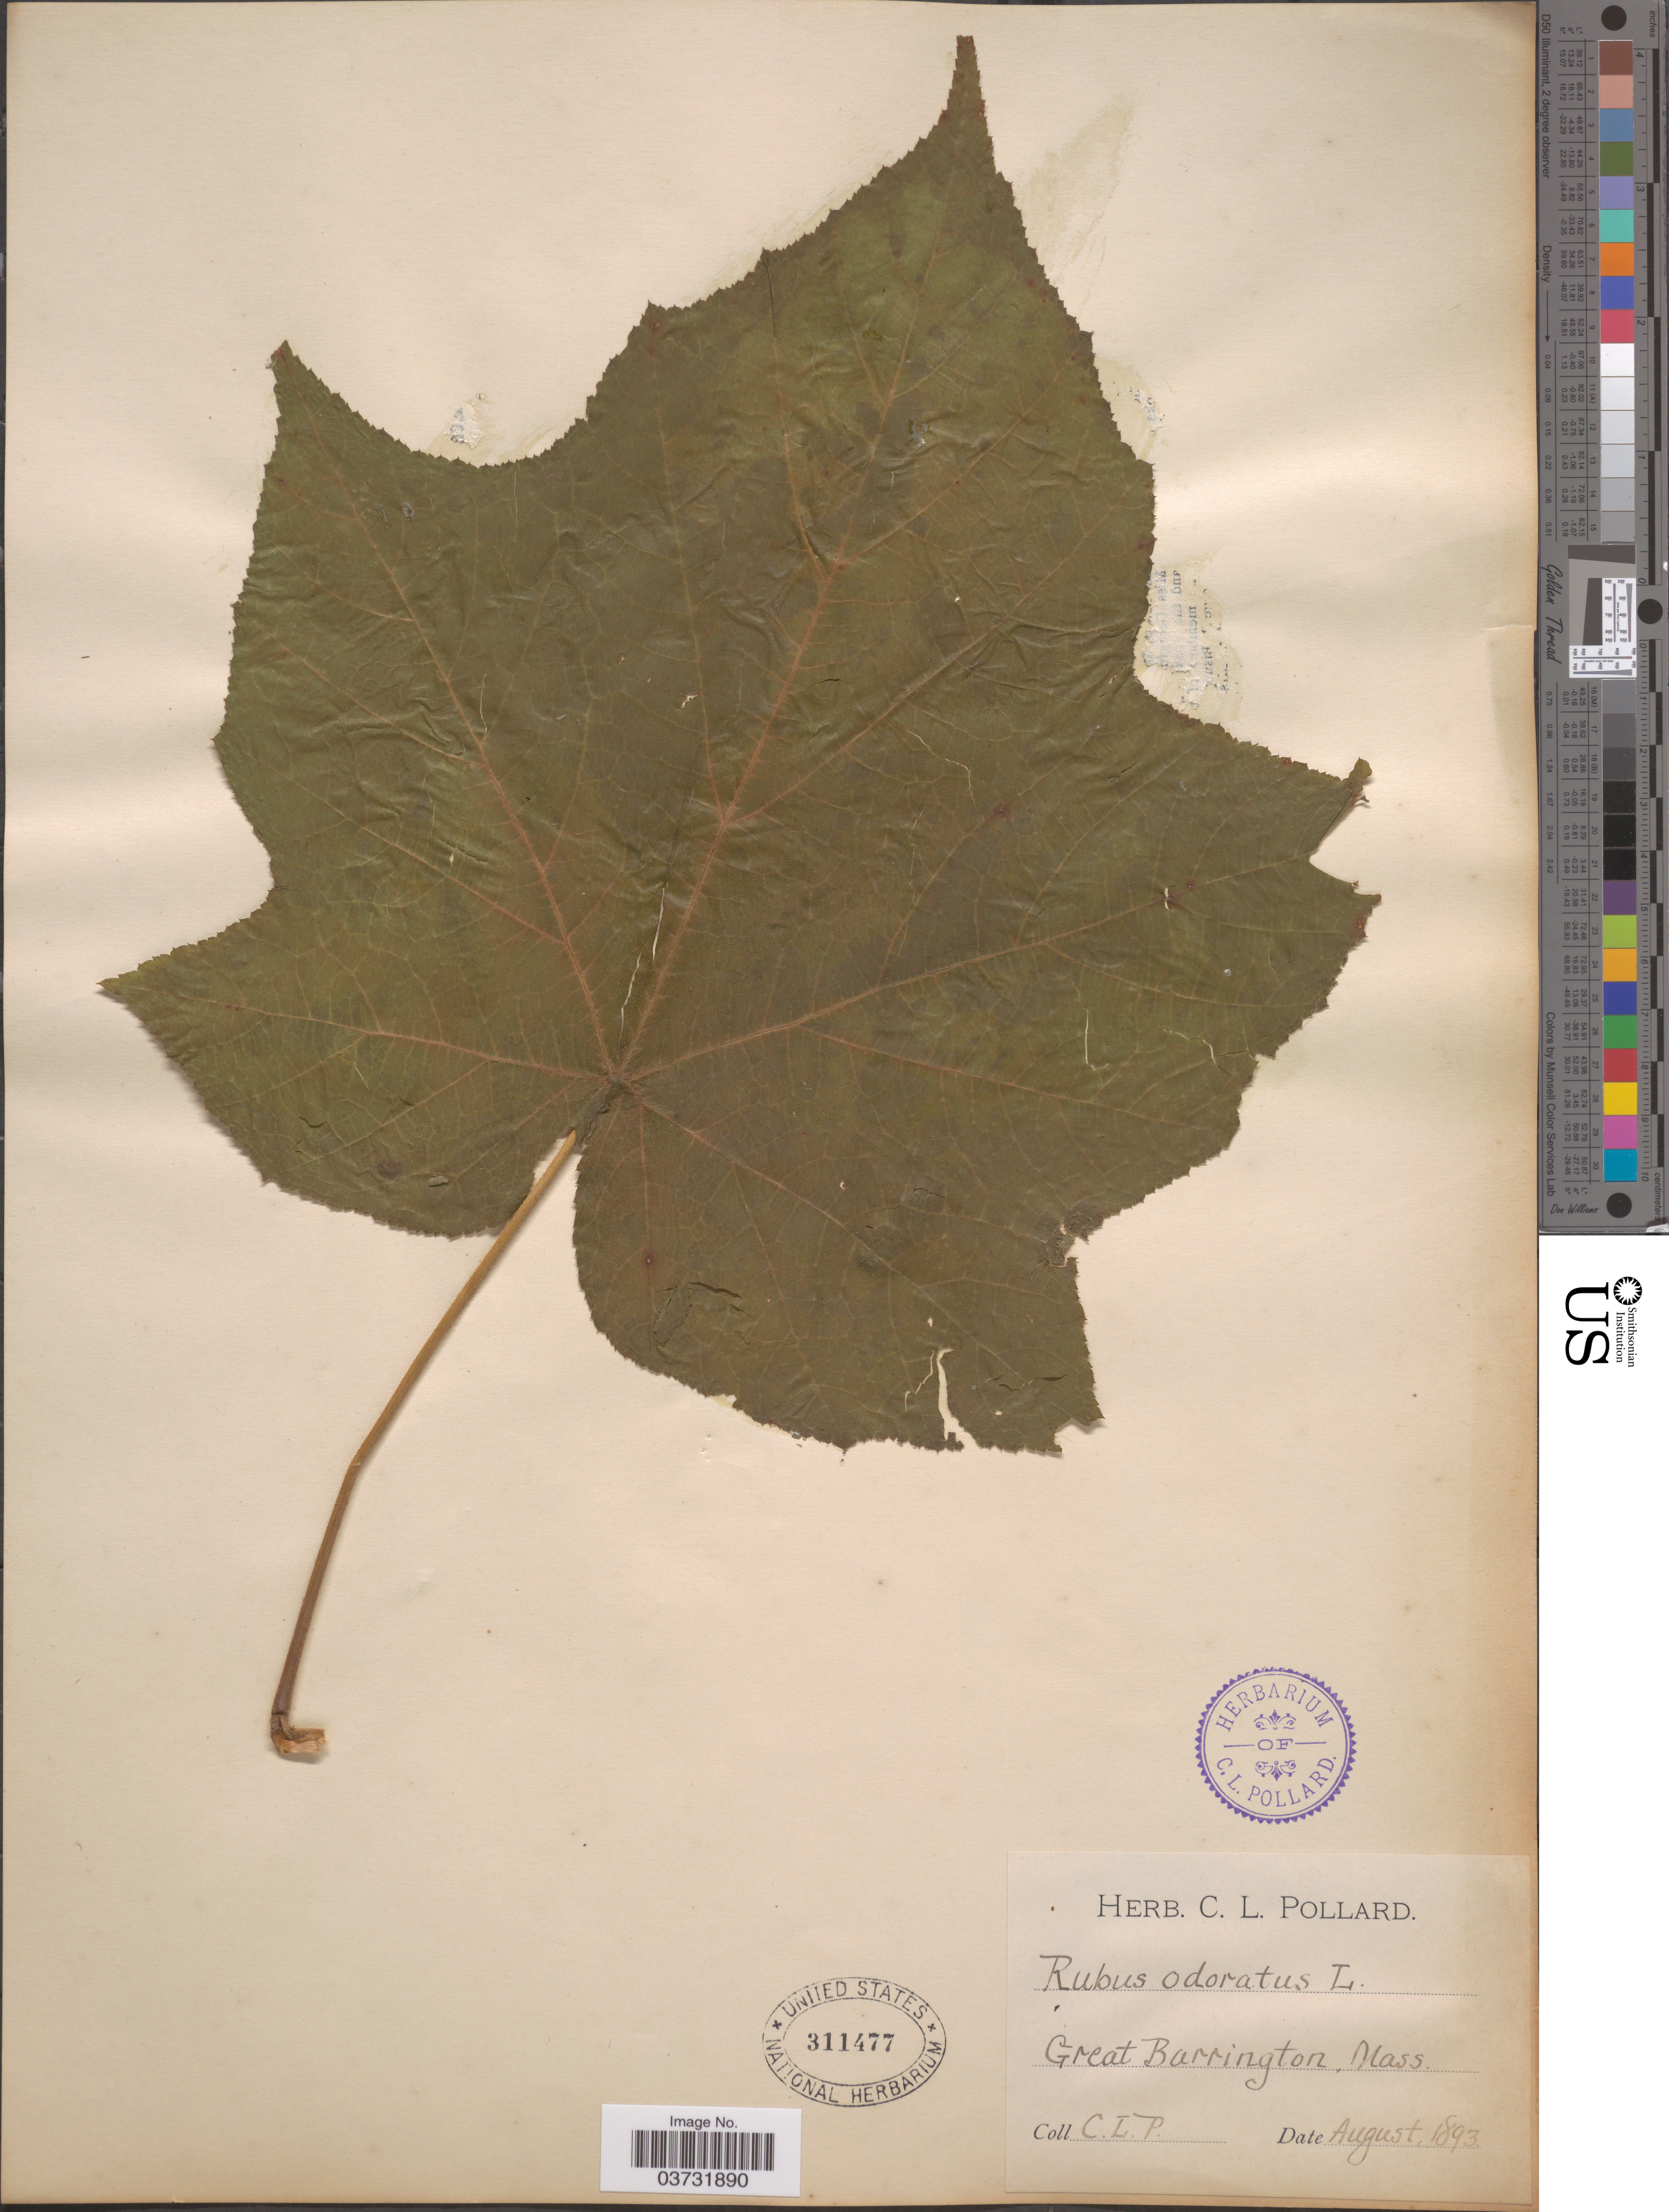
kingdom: Plantae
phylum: Tracheophyta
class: Magnoliopsida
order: Rosales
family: Rosaceae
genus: Rubus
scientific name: Rubus odoratus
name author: L.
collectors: C. L. Pollard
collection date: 1893-08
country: United States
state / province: Massachusetts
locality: Great Barrington.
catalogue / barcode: US 311477